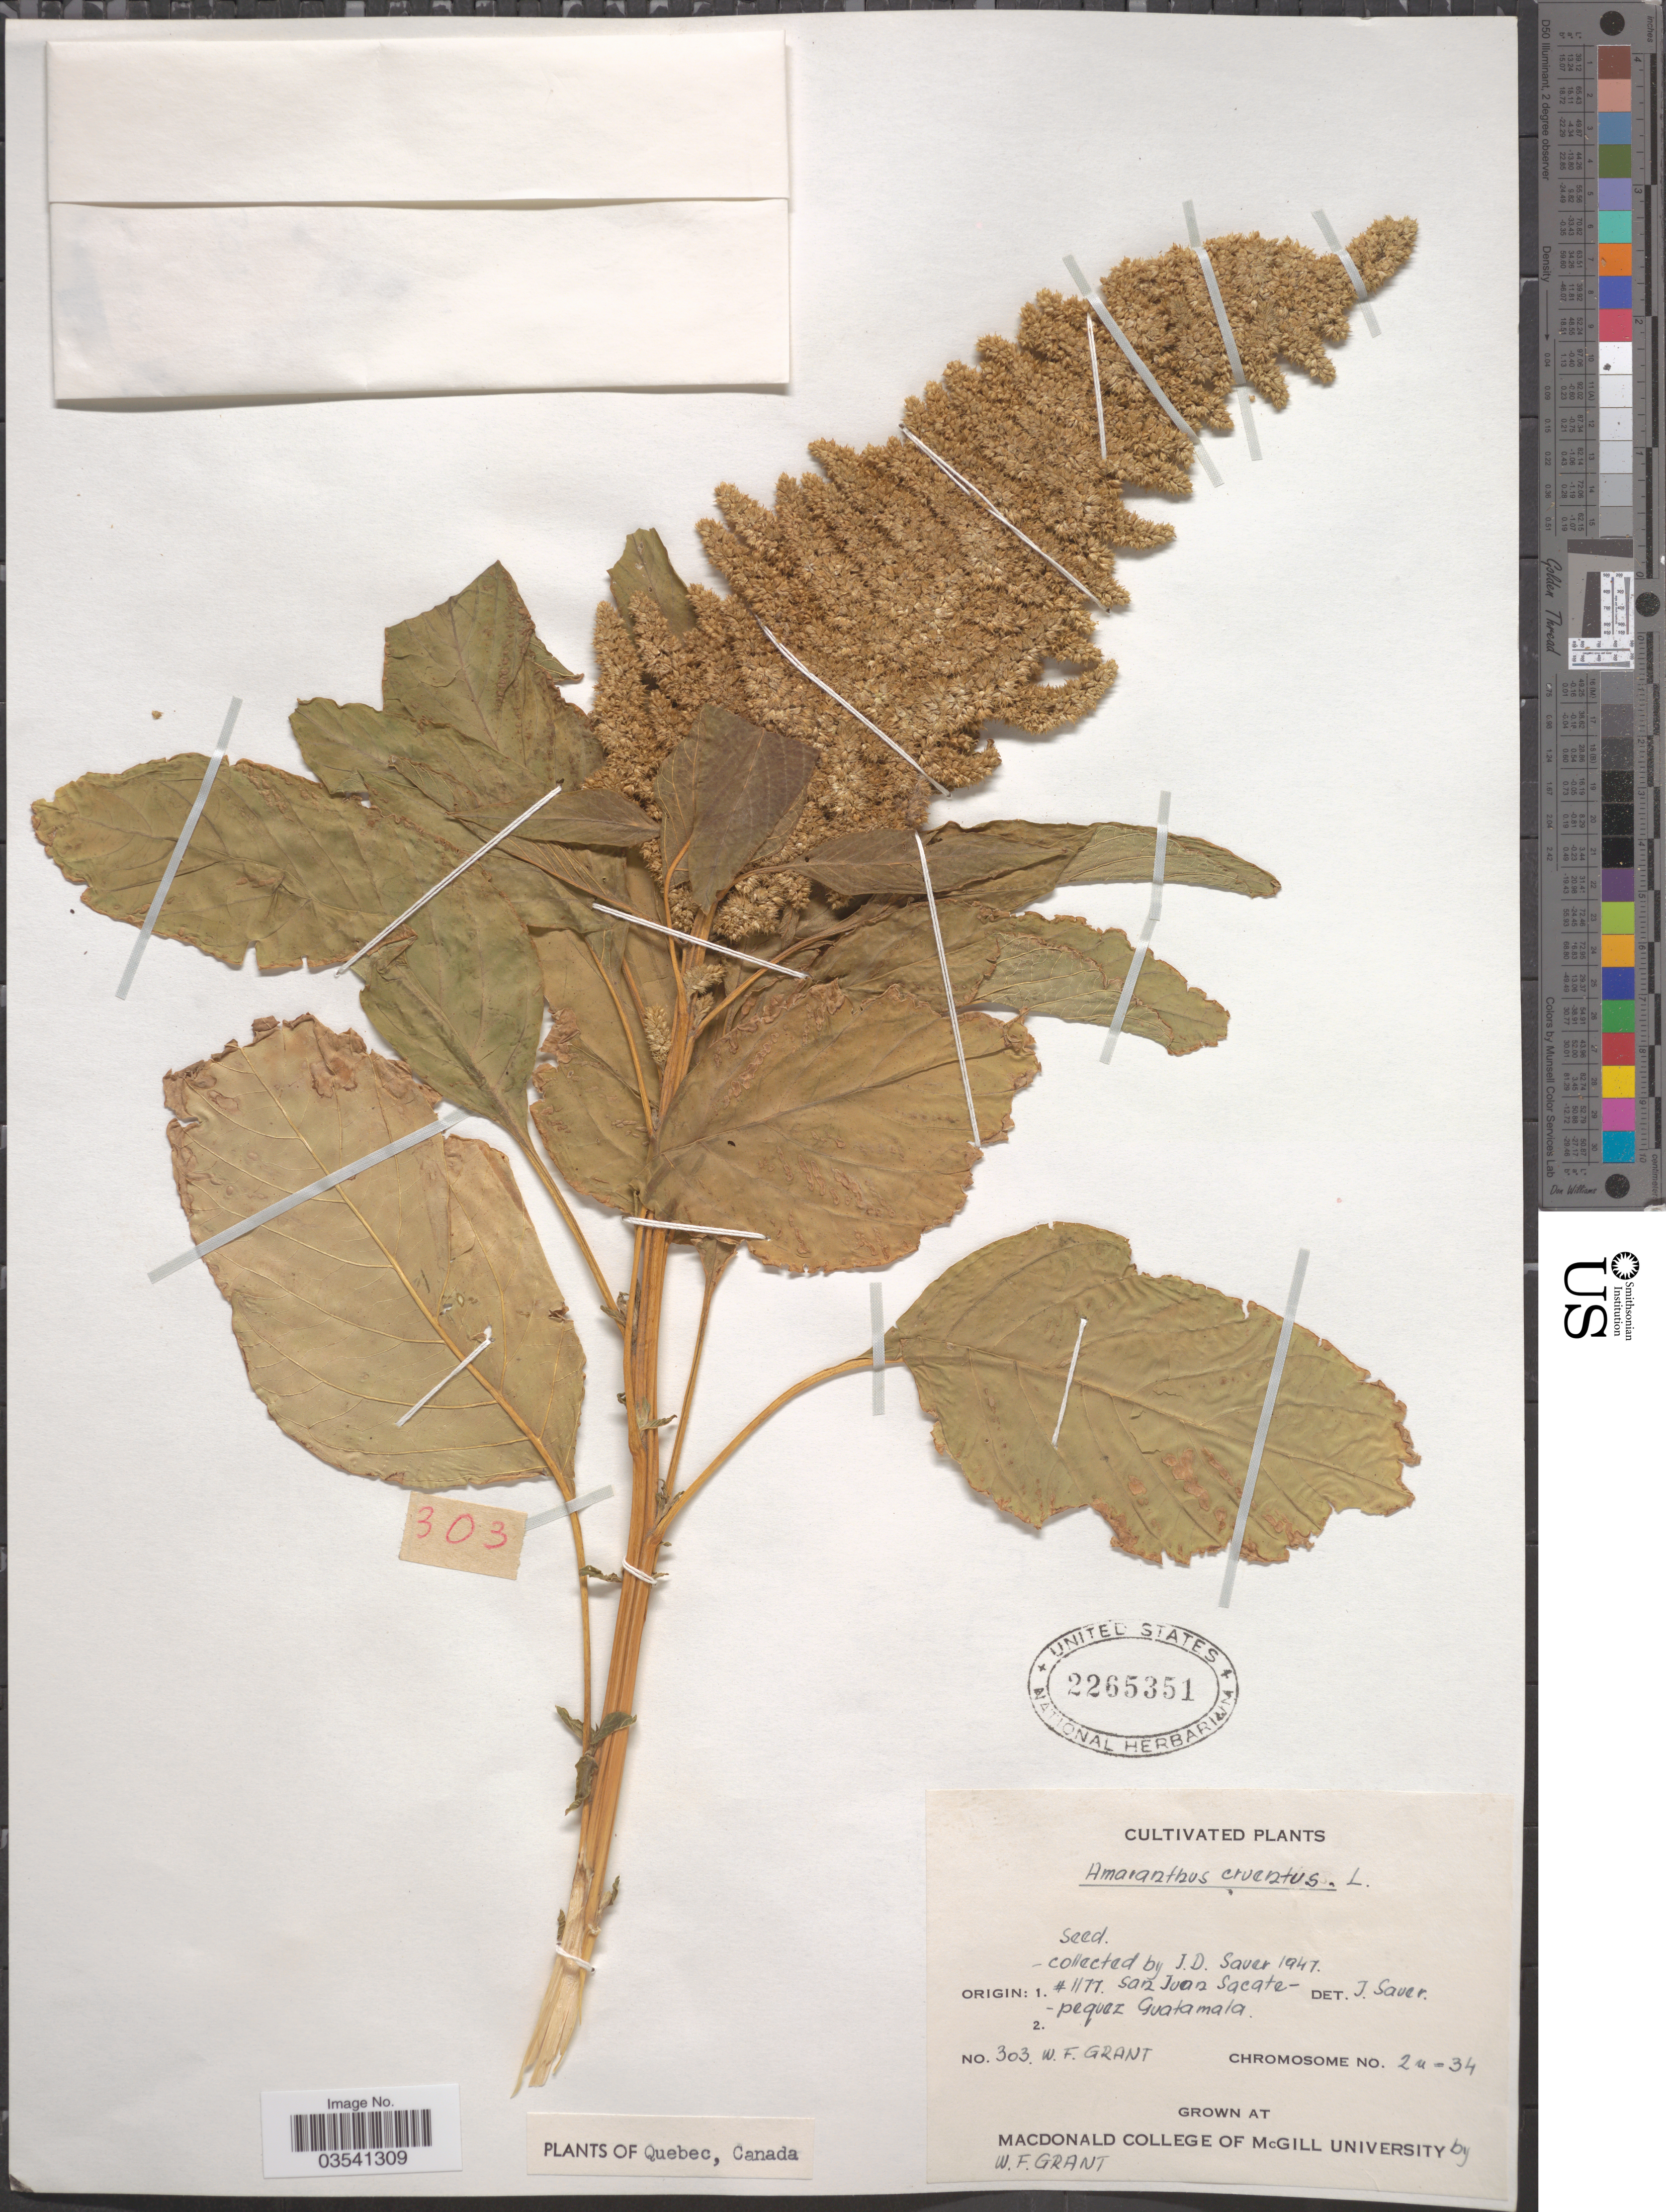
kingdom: Plantae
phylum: Tracheophyta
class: Magnoliopsida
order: Caryophyllales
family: Amaranthaceae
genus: Amaranthus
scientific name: Amaranthus cruentus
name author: L.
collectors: W. Grant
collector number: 303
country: Canada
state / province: Quebec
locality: Grown at MacDonald College of McGill University.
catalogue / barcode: US 2265351